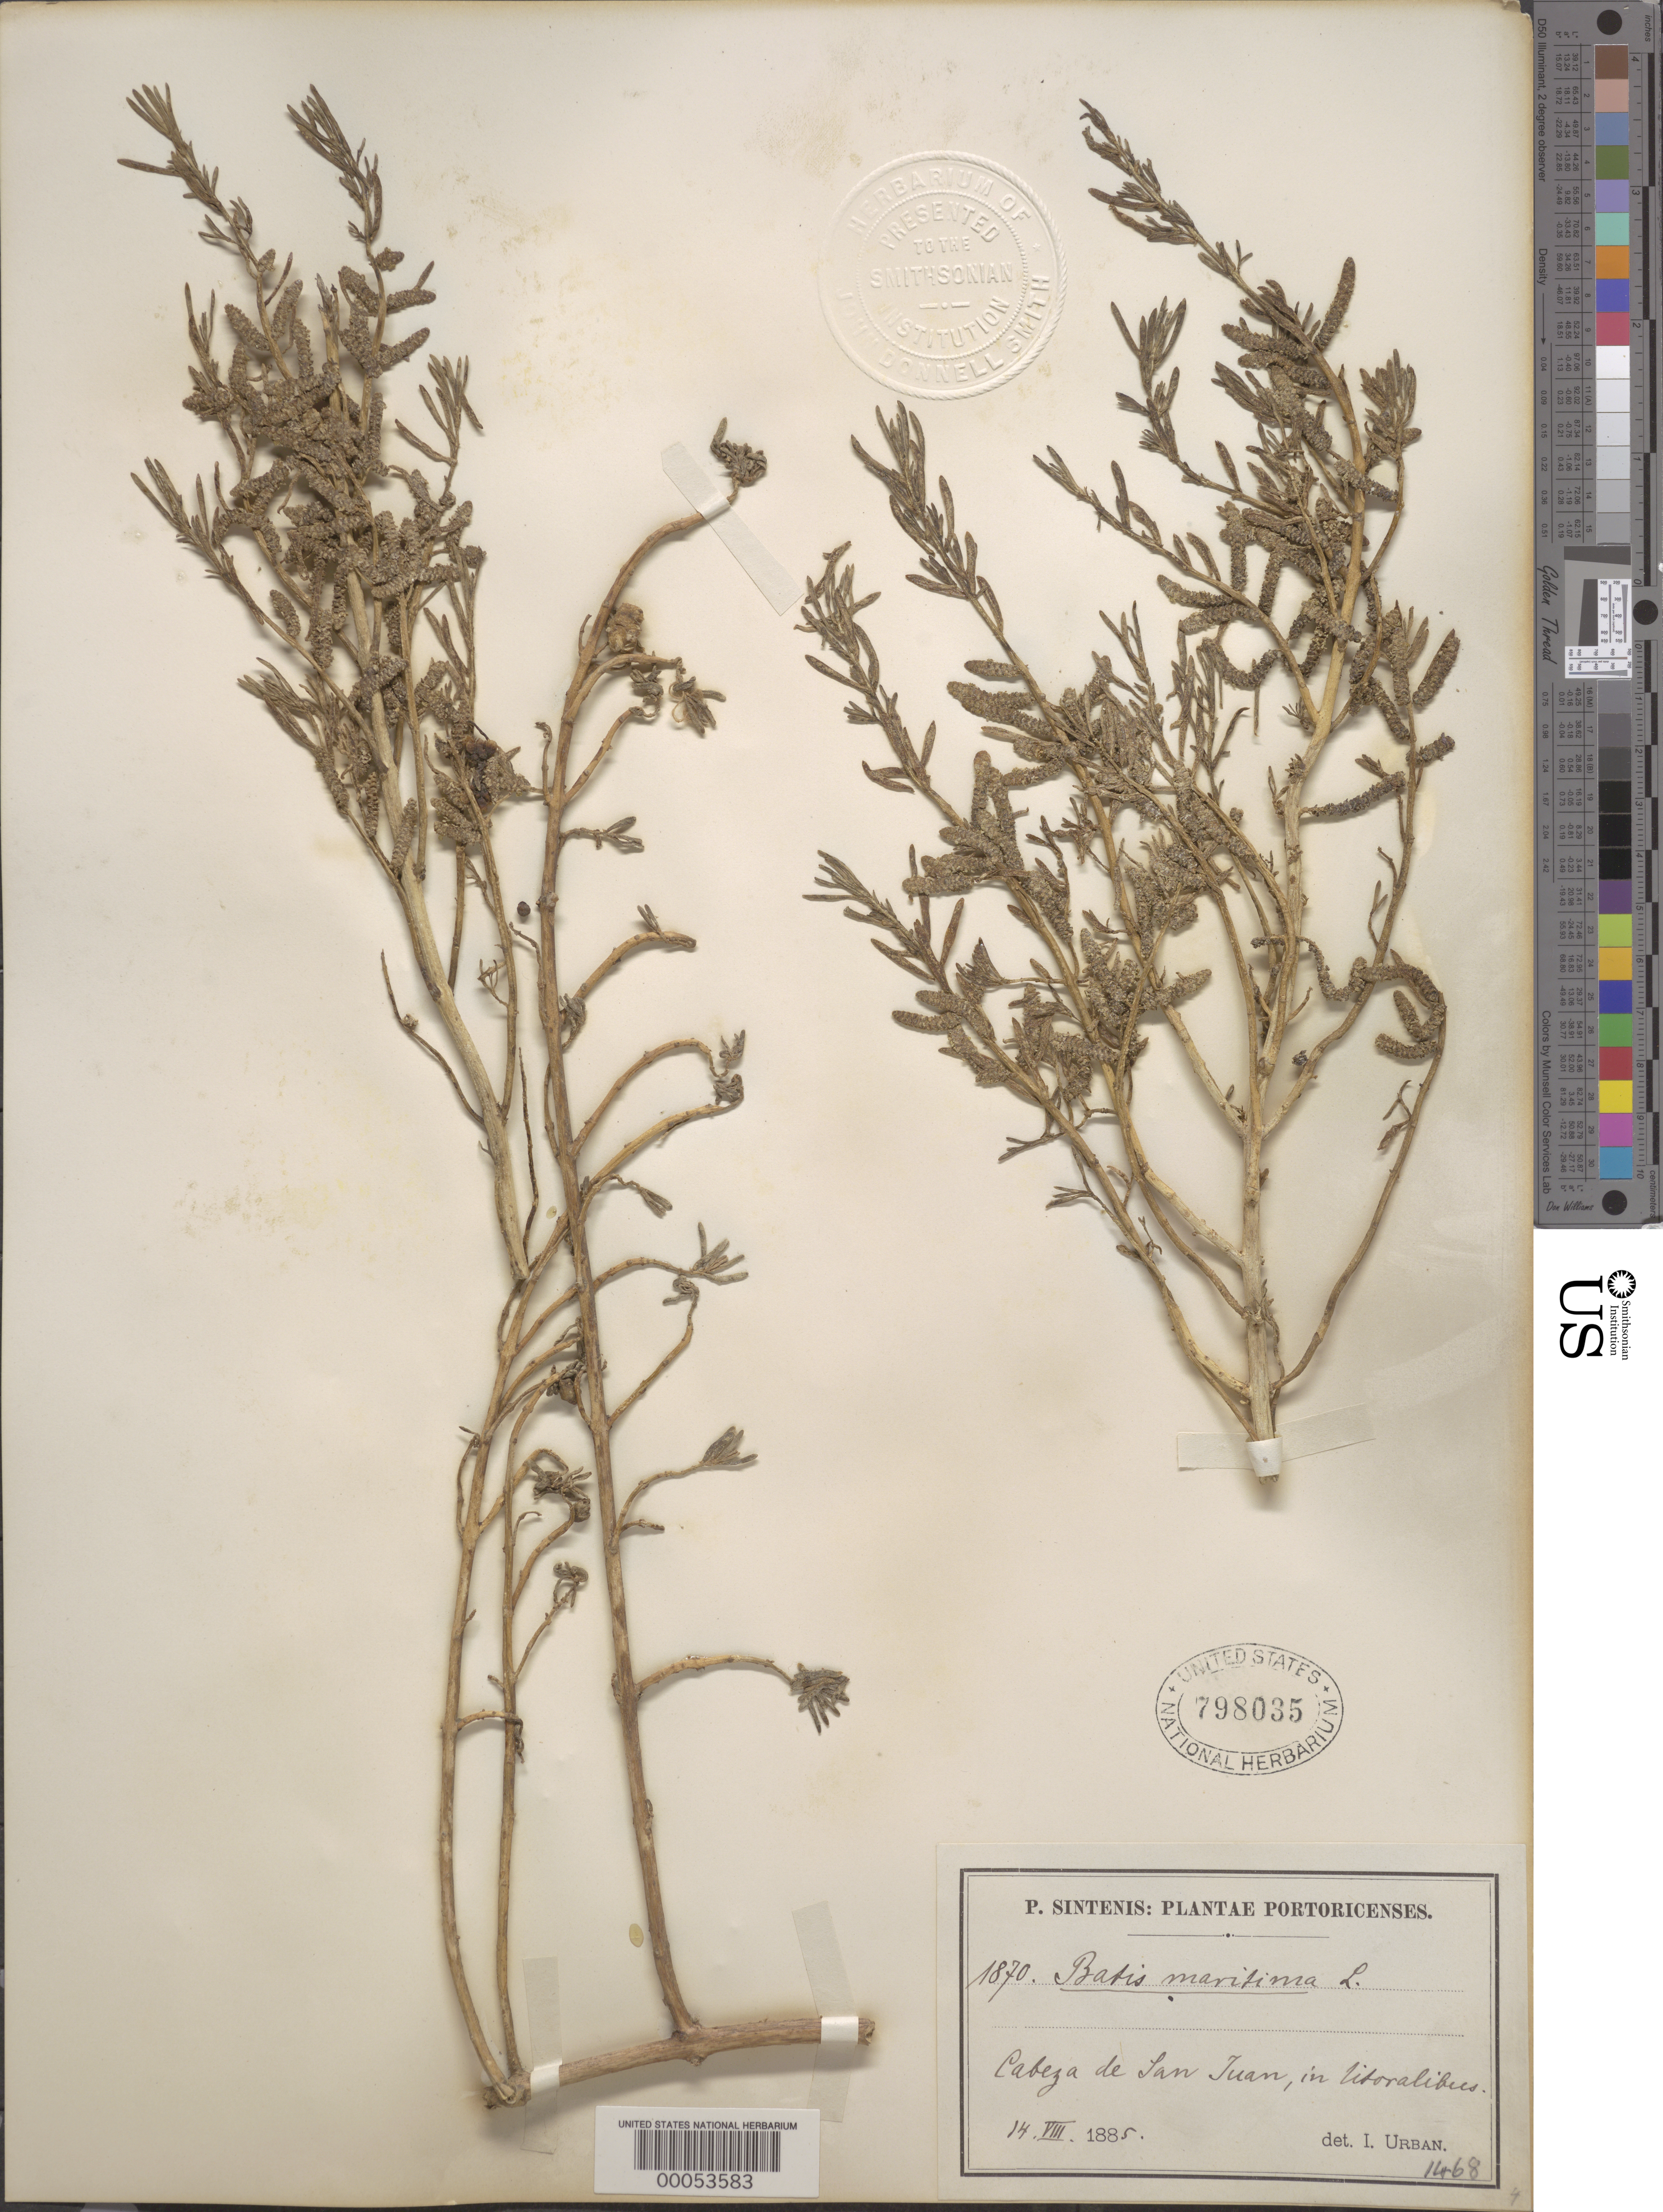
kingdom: Plantae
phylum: Tracheophyta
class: Magnoliopsida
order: Brassicales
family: Bataceae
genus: Batis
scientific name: Batis maritima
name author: L.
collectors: P. Sintenis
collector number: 1468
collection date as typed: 14 Aug 1885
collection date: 1885-08-14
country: Puerto Rico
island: Greater Antilles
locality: Cabeza de san juan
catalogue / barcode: US 798035